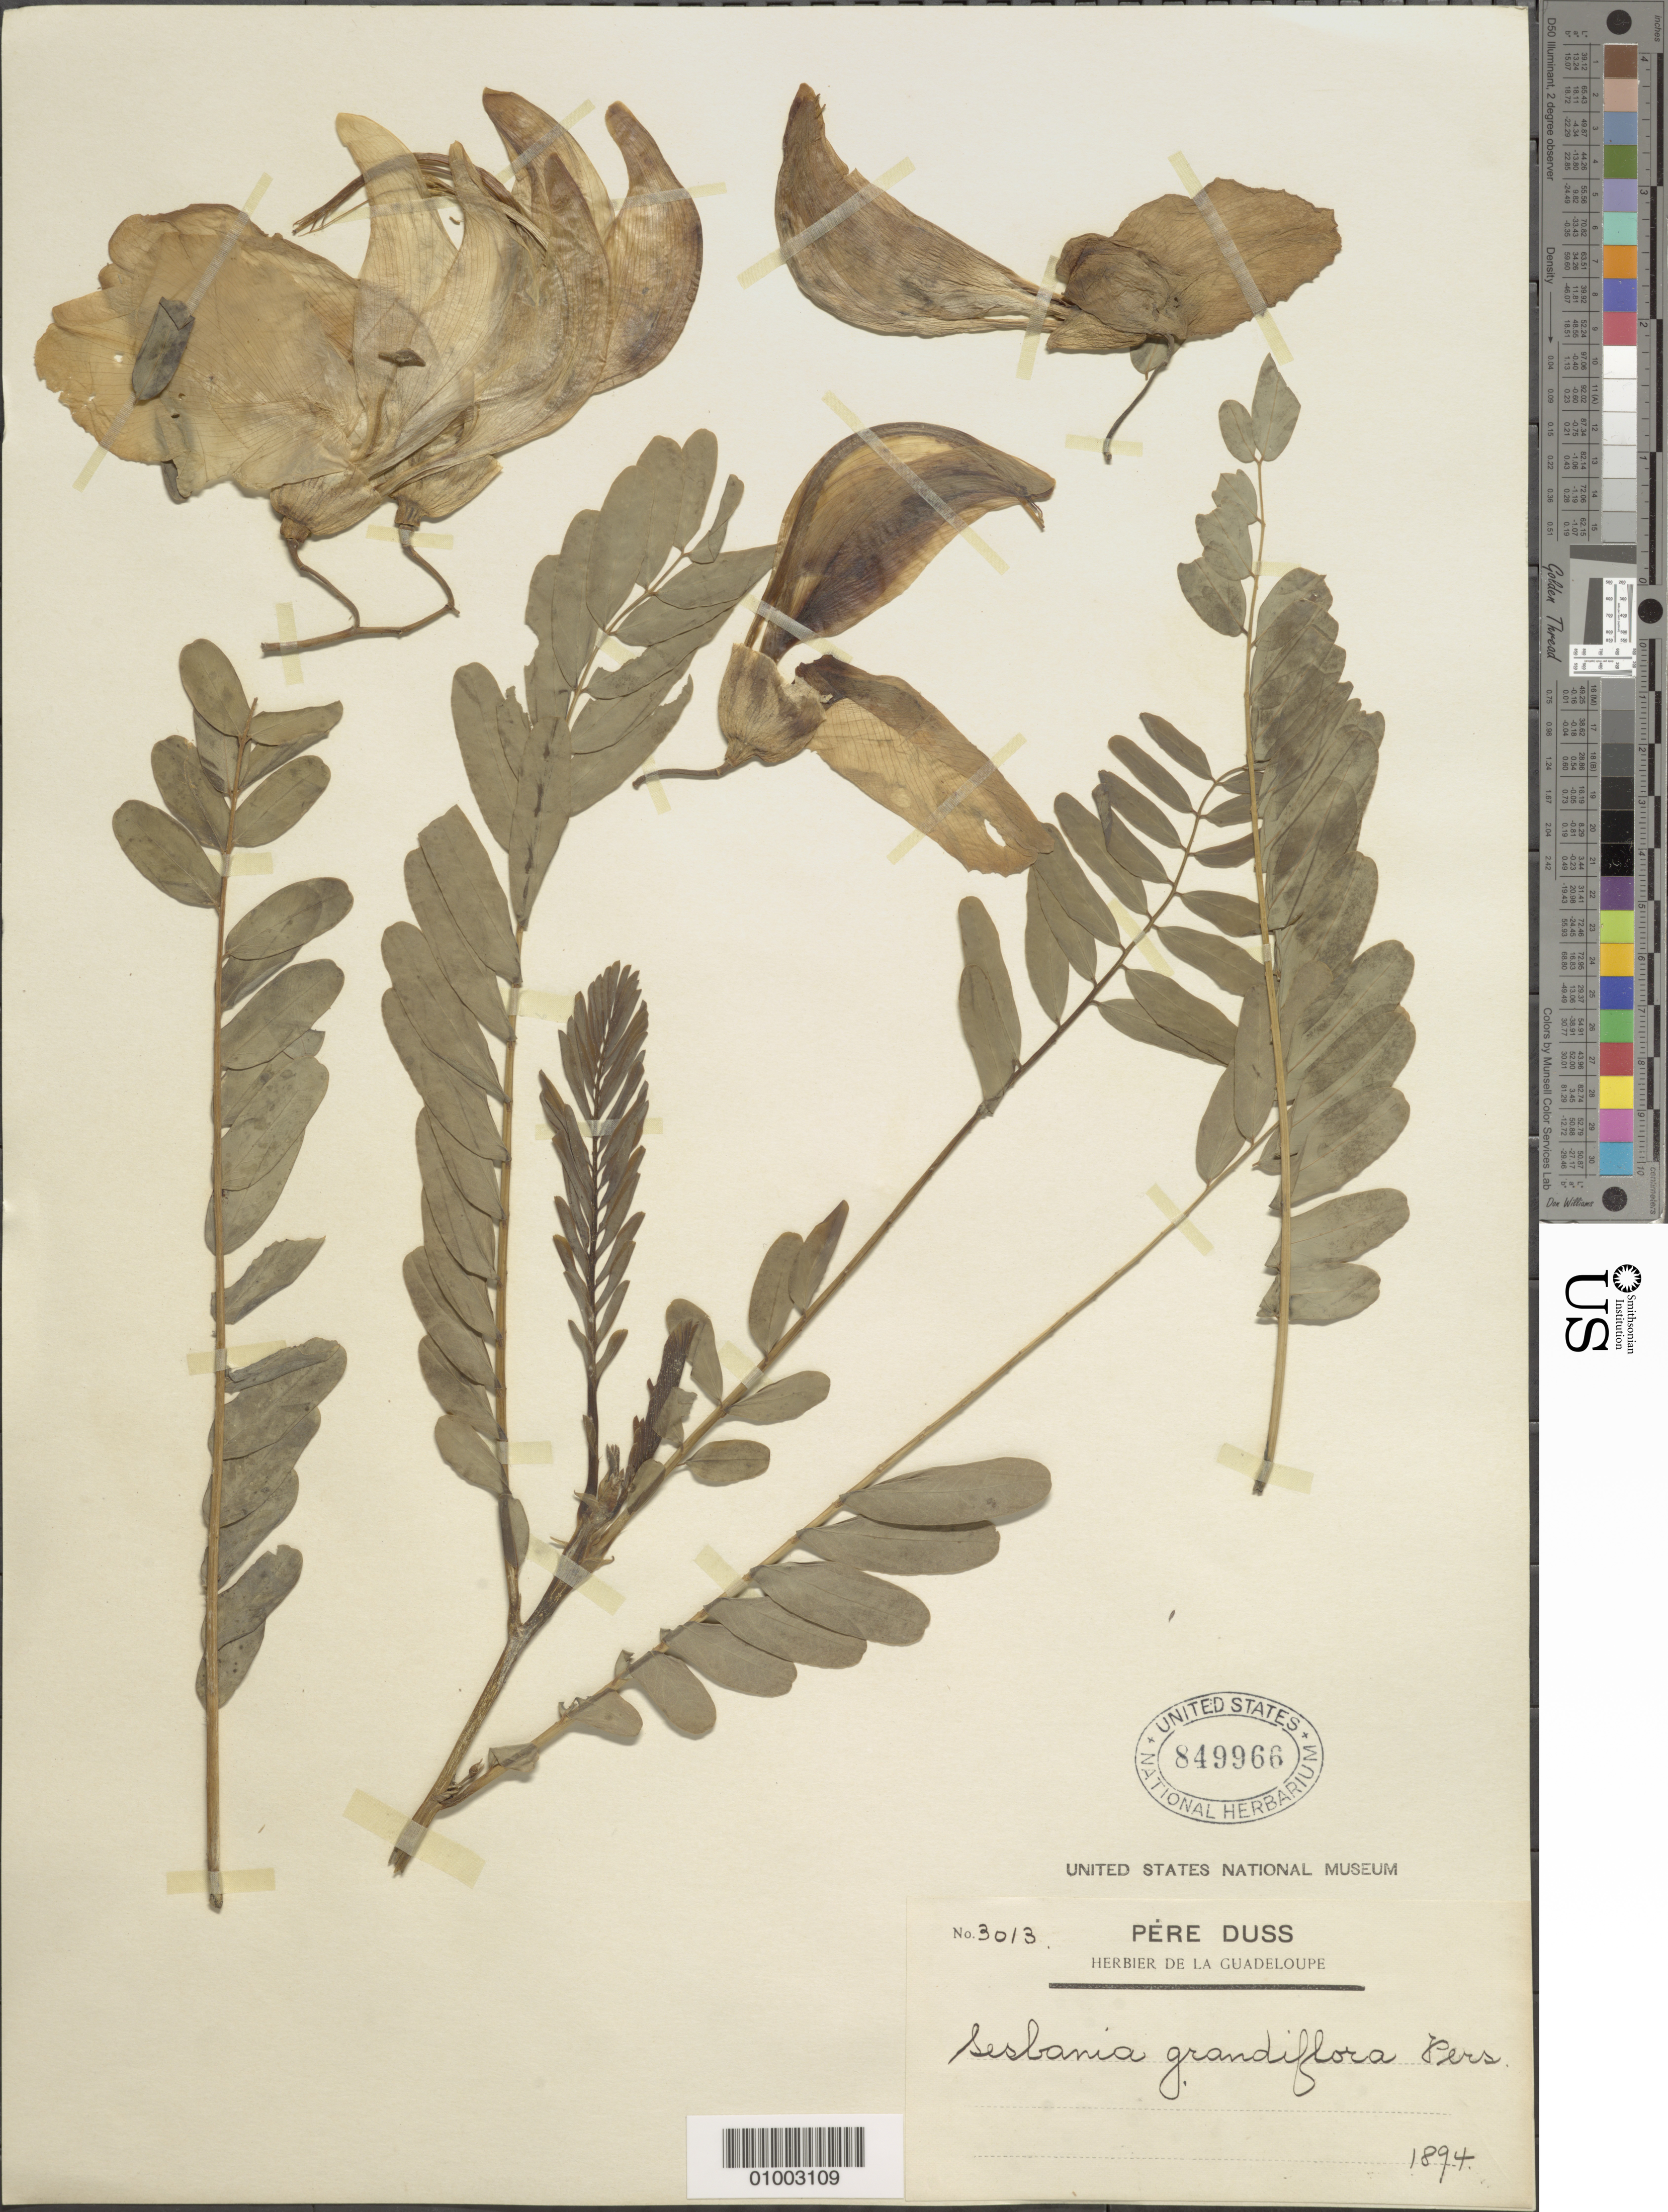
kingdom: Plantae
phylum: Tracheophyta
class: Magnoliopsida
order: Fabales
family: Fabaceae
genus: Sesbania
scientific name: Sesbania grandiflora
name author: (L.) Poir.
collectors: Père Duss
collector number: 3013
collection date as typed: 1894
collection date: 1894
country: Guadeloupe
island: Basse Terre [Guadeloupe]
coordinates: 0 N, 0 E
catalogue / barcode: US 849966